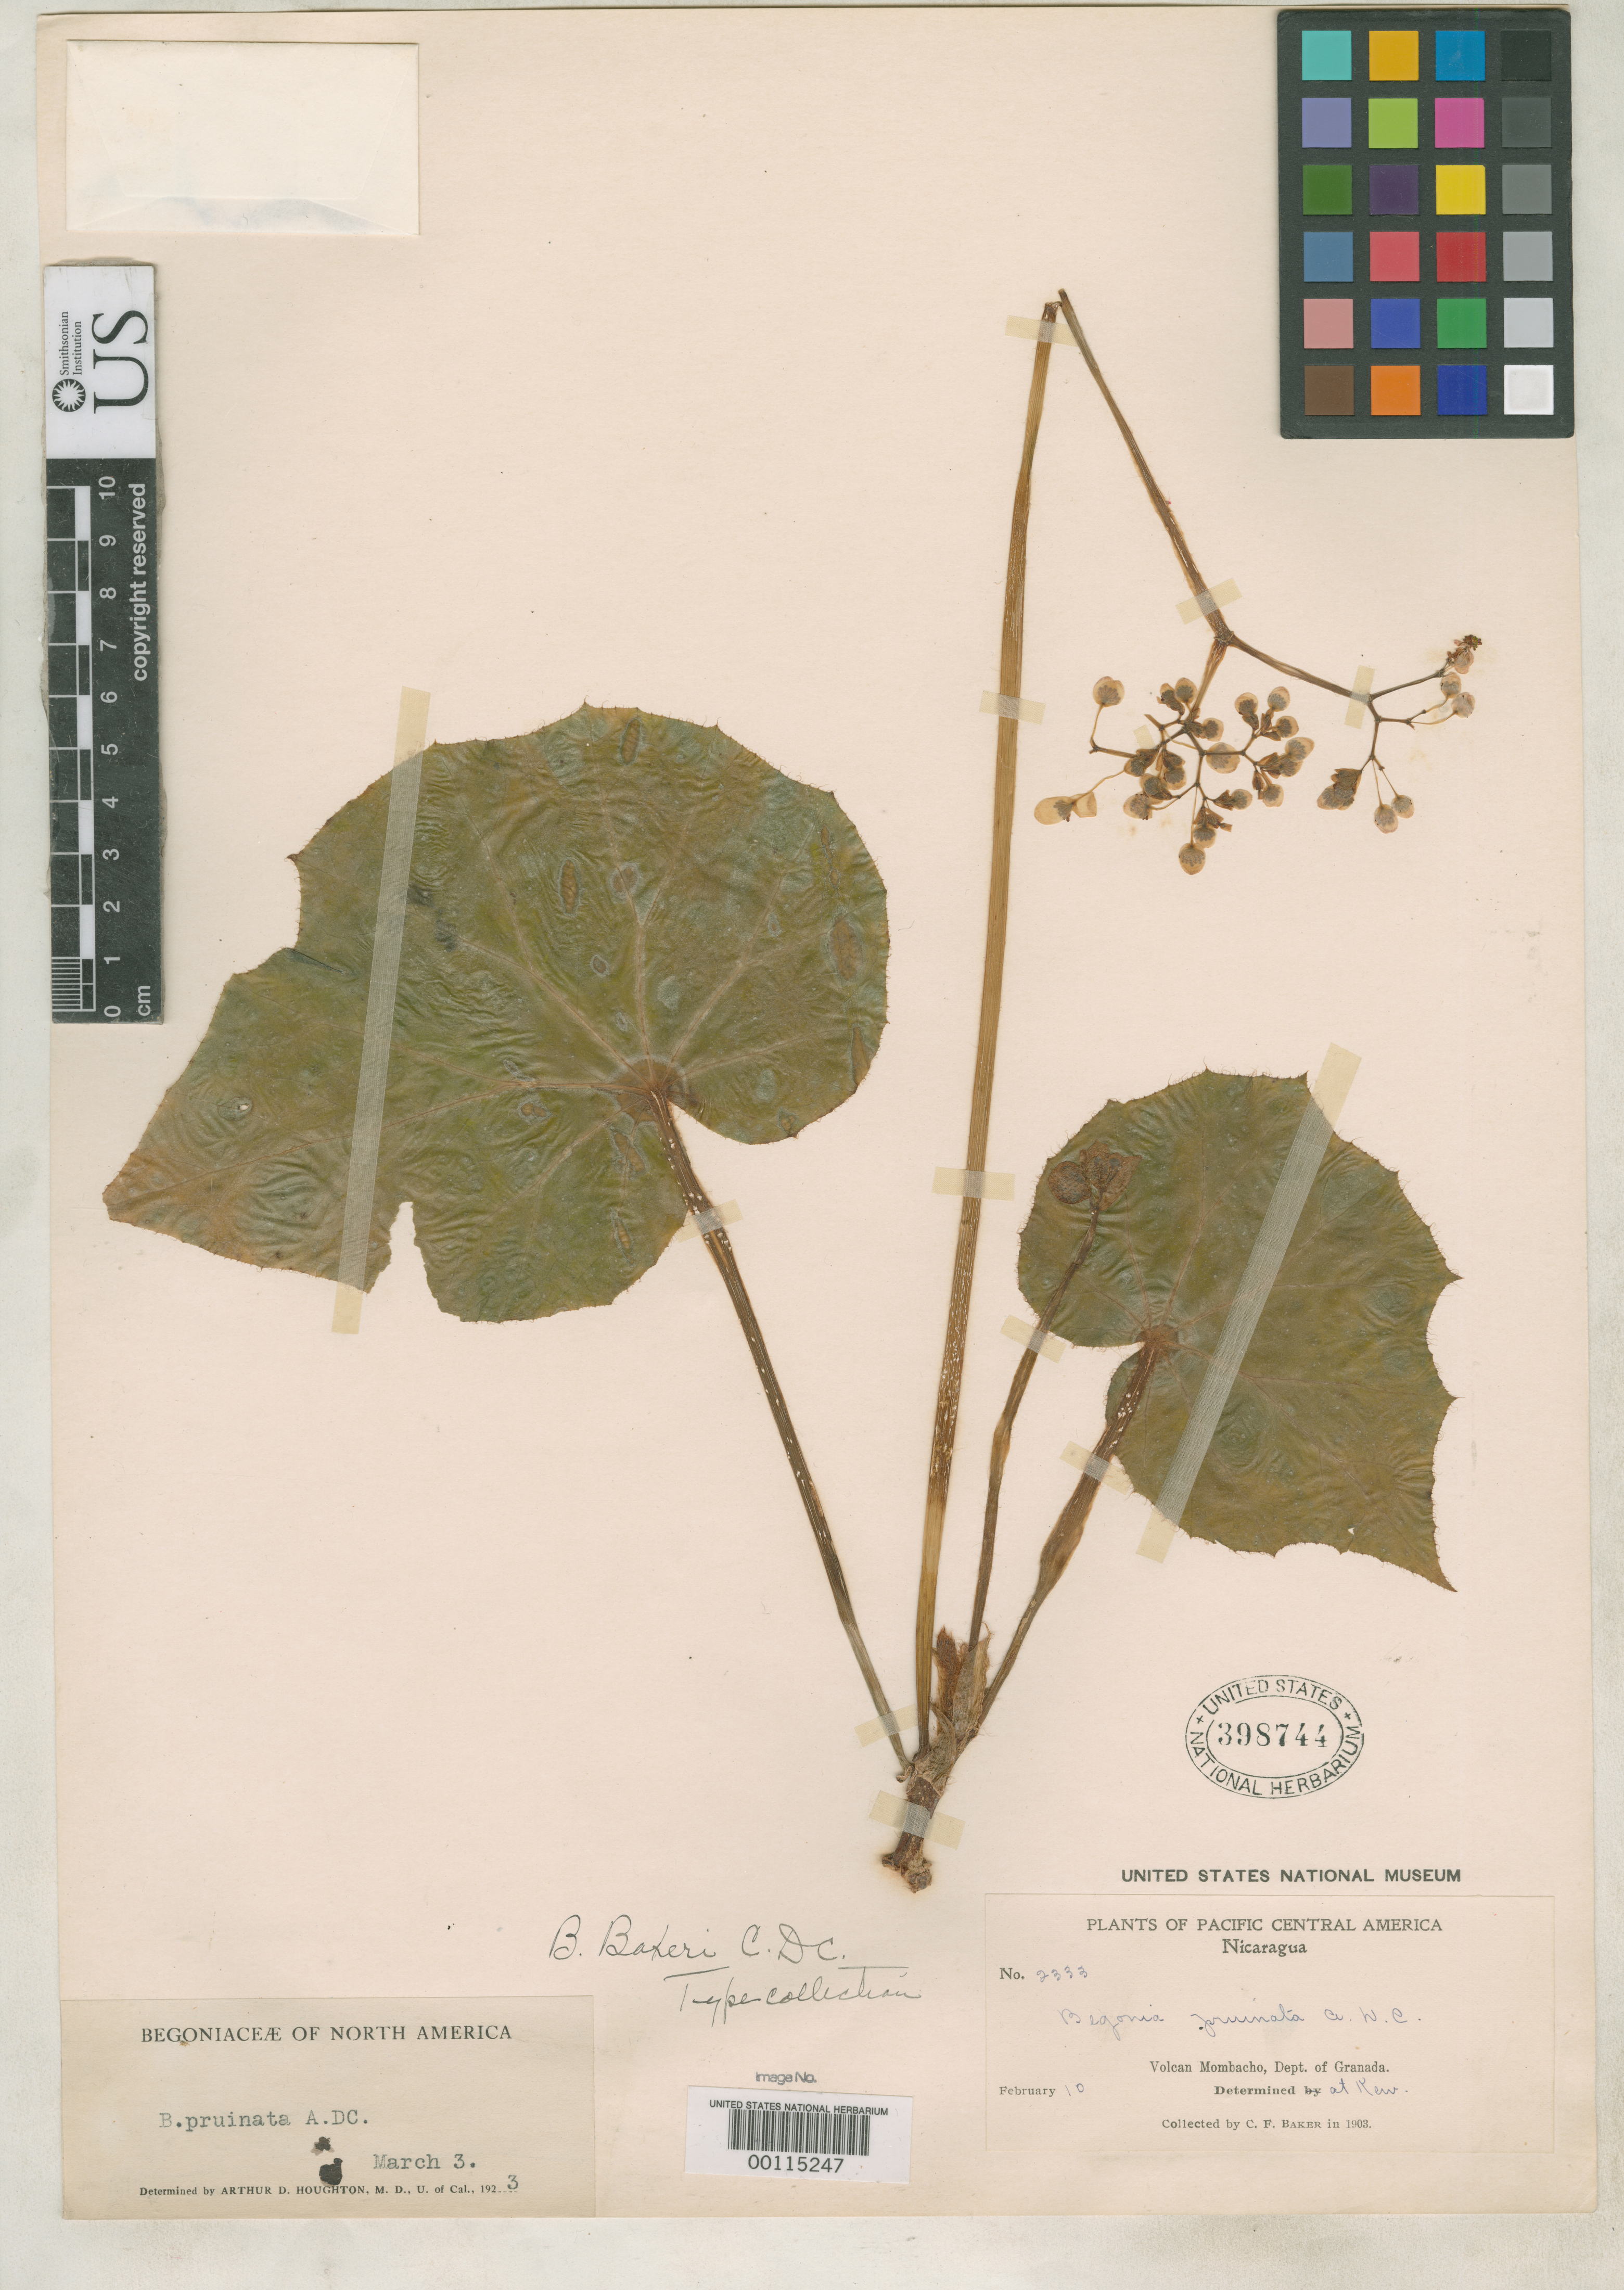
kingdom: Plantae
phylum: Tracheophyta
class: Magnoliopsida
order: Cucurbitales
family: Begoniaceae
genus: Begonia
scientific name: Begonia bakeri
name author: C. DC.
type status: Isotype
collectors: C. F. Baker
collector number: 2333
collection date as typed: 10 Feb 1903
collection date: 1903-02-10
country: Nicaragua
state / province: Granada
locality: Mombacho.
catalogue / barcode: US 398744